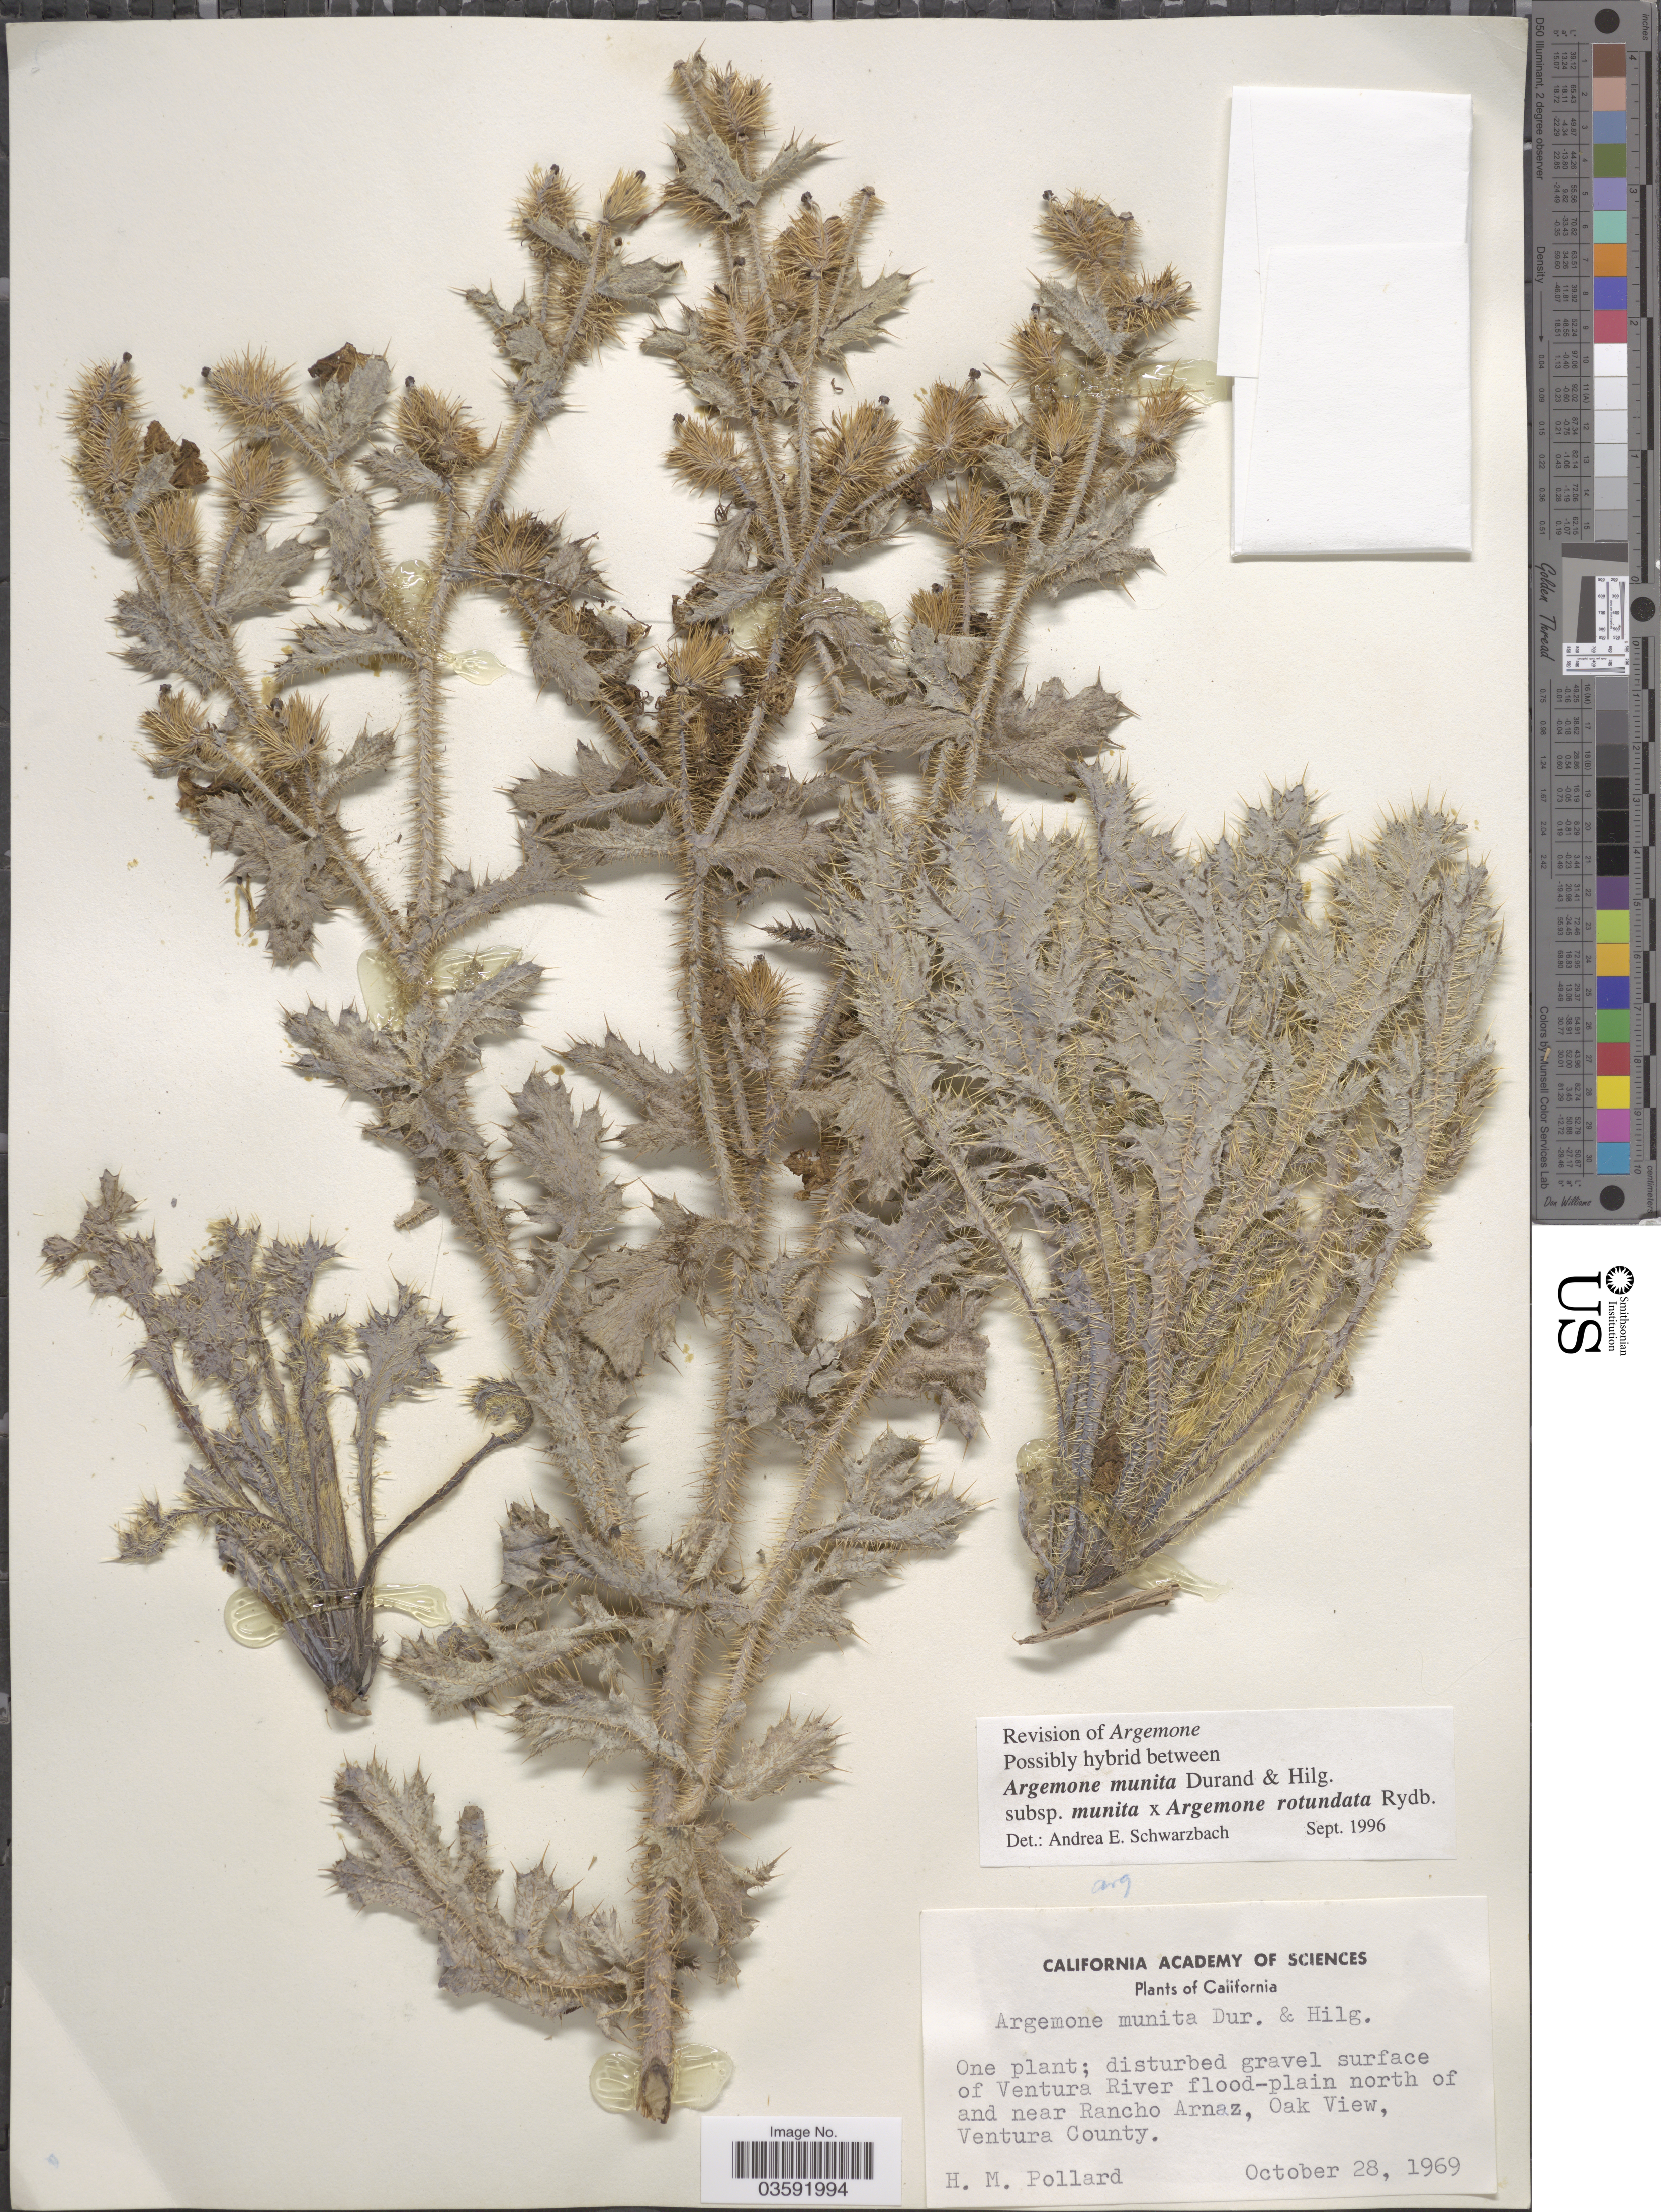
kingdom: Plantae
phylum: Tracheophyta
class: Magnoliopsida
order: Ranunculales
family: Papaveraceae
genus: Argemone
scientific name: Argemone munita Durand & Hilg. subsp. munita x A. munita subsp. rotundata (Rydb.) G.B. Ownbey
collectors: H. M. Pollard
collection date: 1969-10-28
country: United States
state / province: California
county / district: Ventura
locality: Ventura River flood-plain north of and near Rancho Arnaz, Oak View, Ventura County.